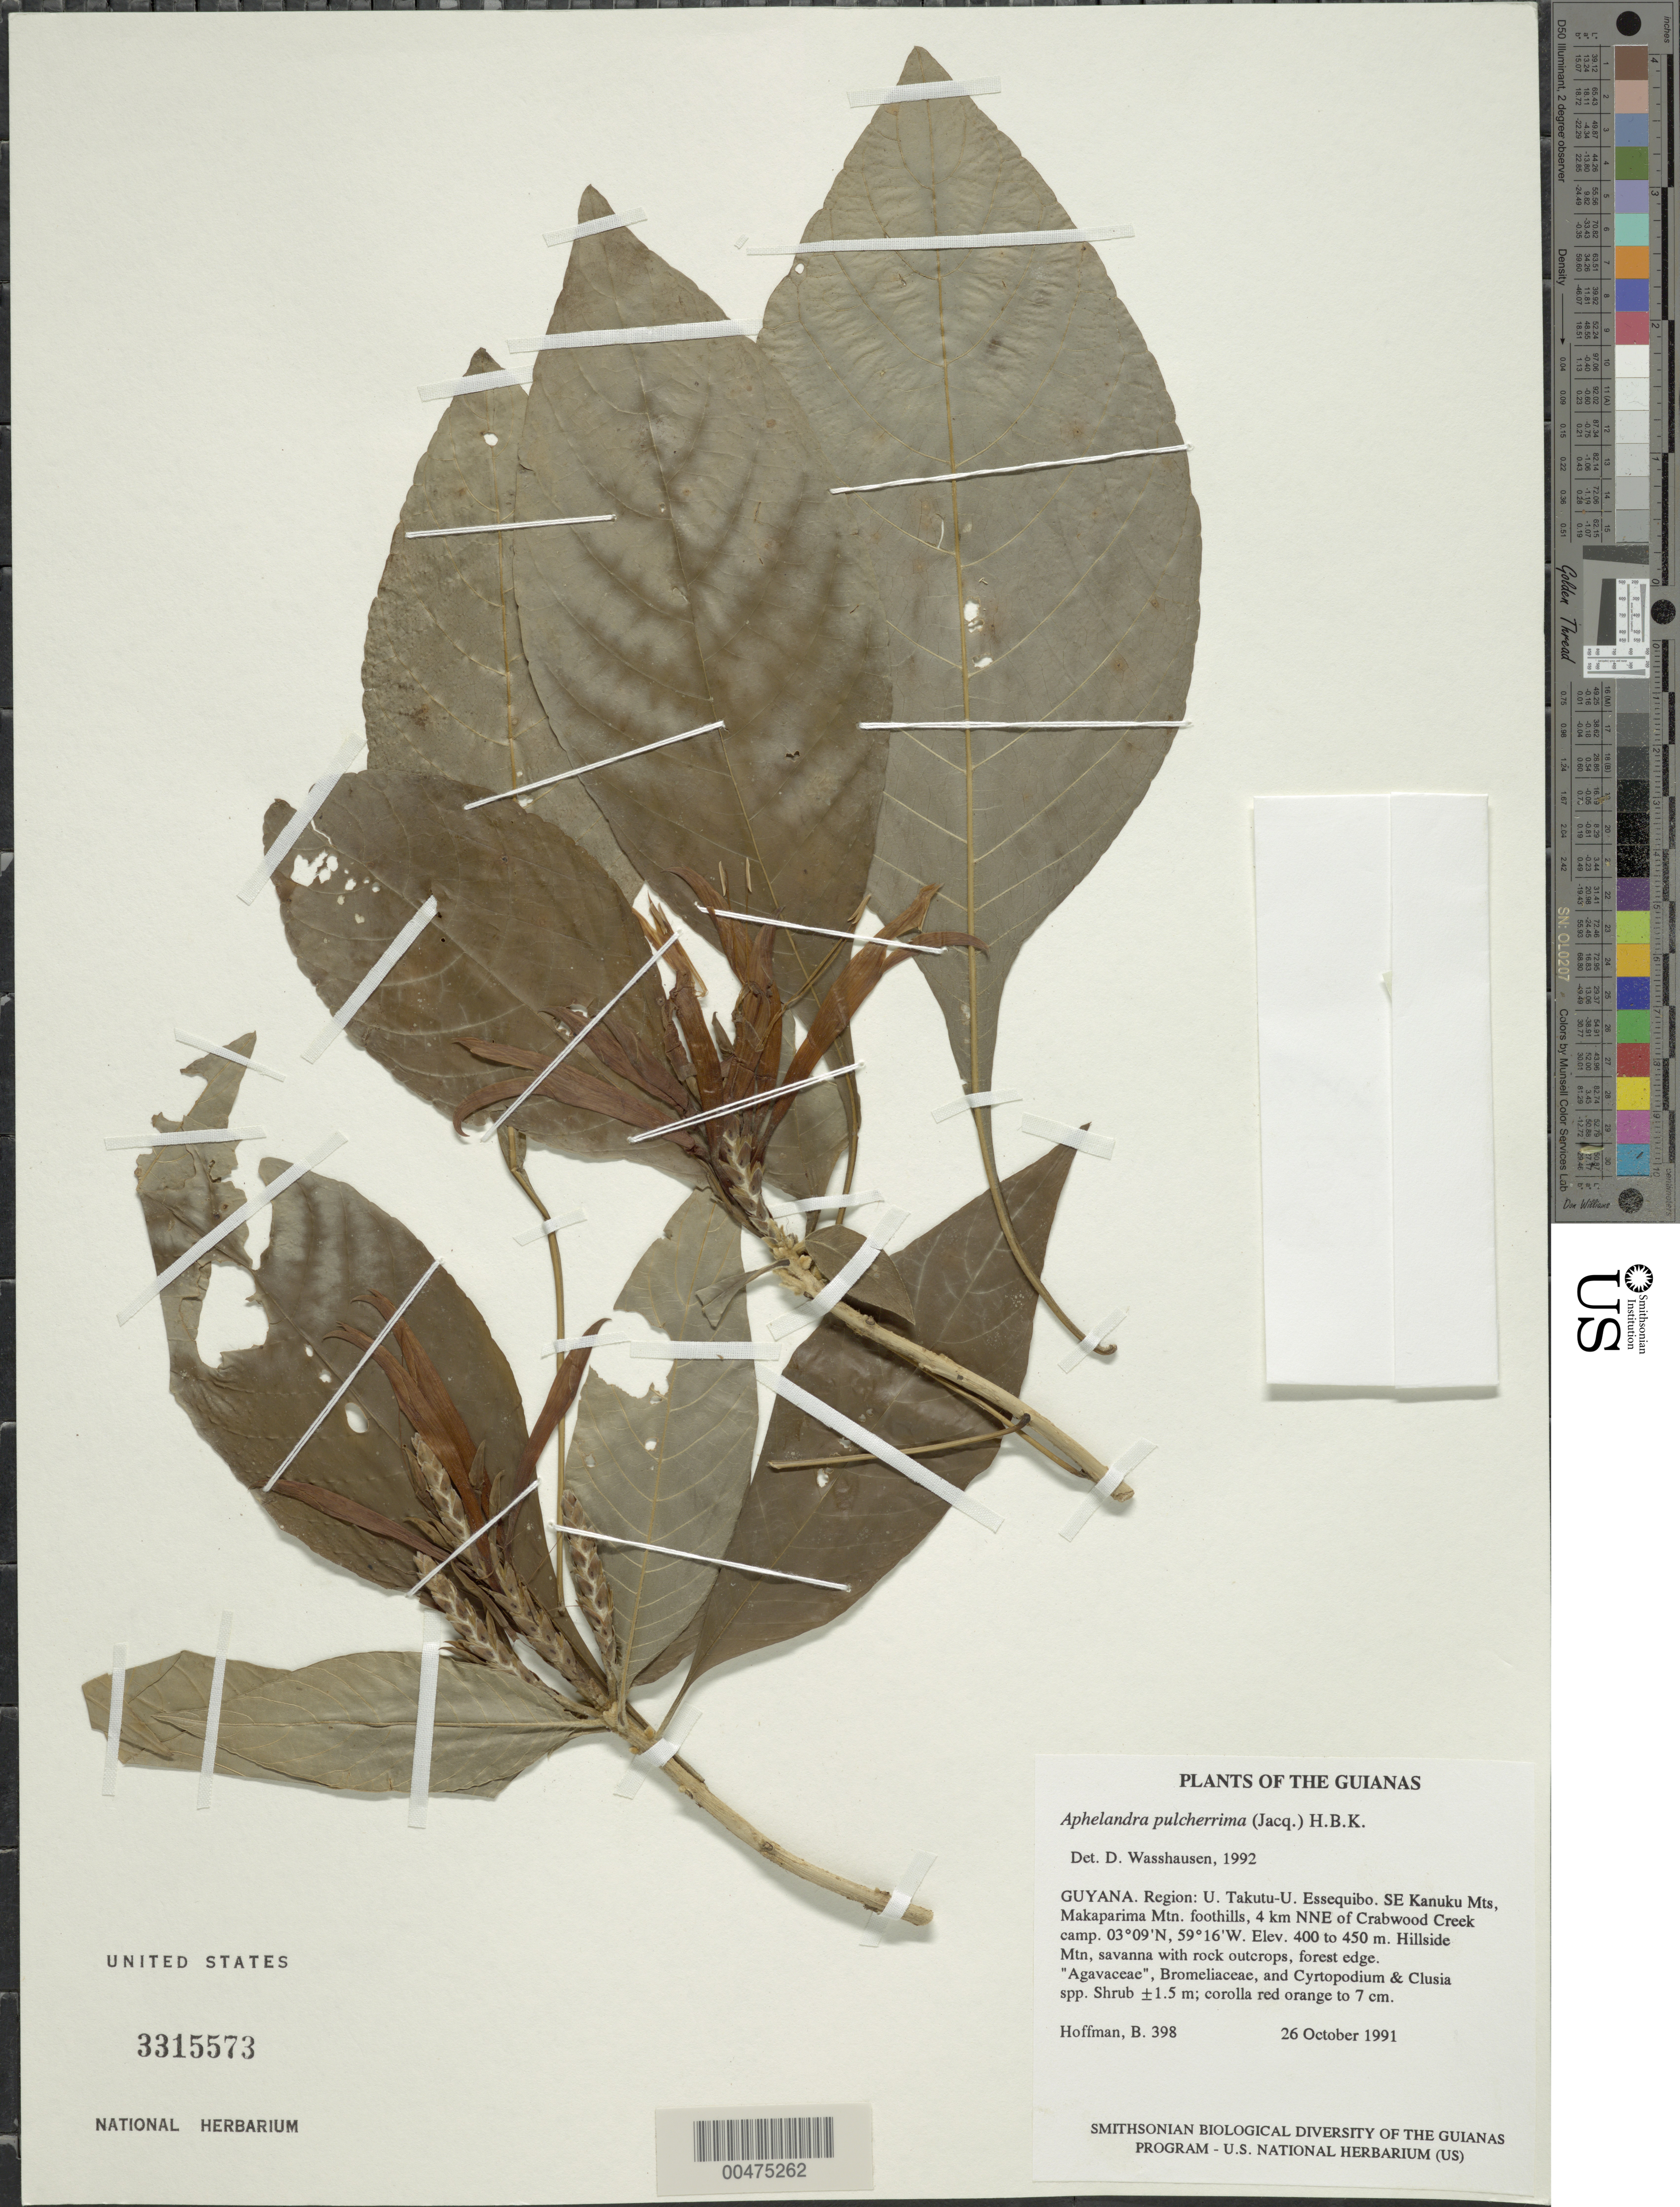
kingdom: Plantae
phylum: Tracheophyta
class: Magnoliopsida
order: Lamiales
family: Acanthaceae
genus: Aphelandra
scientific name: Aphelandra pulcherrima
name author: (Jacq.) Kunth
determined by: Wasshausen, Dieter C., (BOT), Smithsonian Institution - National Museum of Natural History (UNITED STATES)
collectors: B. Hoffman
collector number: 398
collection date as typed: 26 October 1991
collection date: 1991-10-26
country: Guyana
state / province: U. Takutu-U. Essequibo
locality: SE Kanuku Mts, Makaparima Mountain foothills, 4 km NNE of Crabwood Creek camp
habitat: Hillside mountain savanna with rock outcrops, forest edge. Bromeliaceae, and Cyrtopodium & Clusia spp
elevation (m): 400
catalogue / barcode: US 3315573